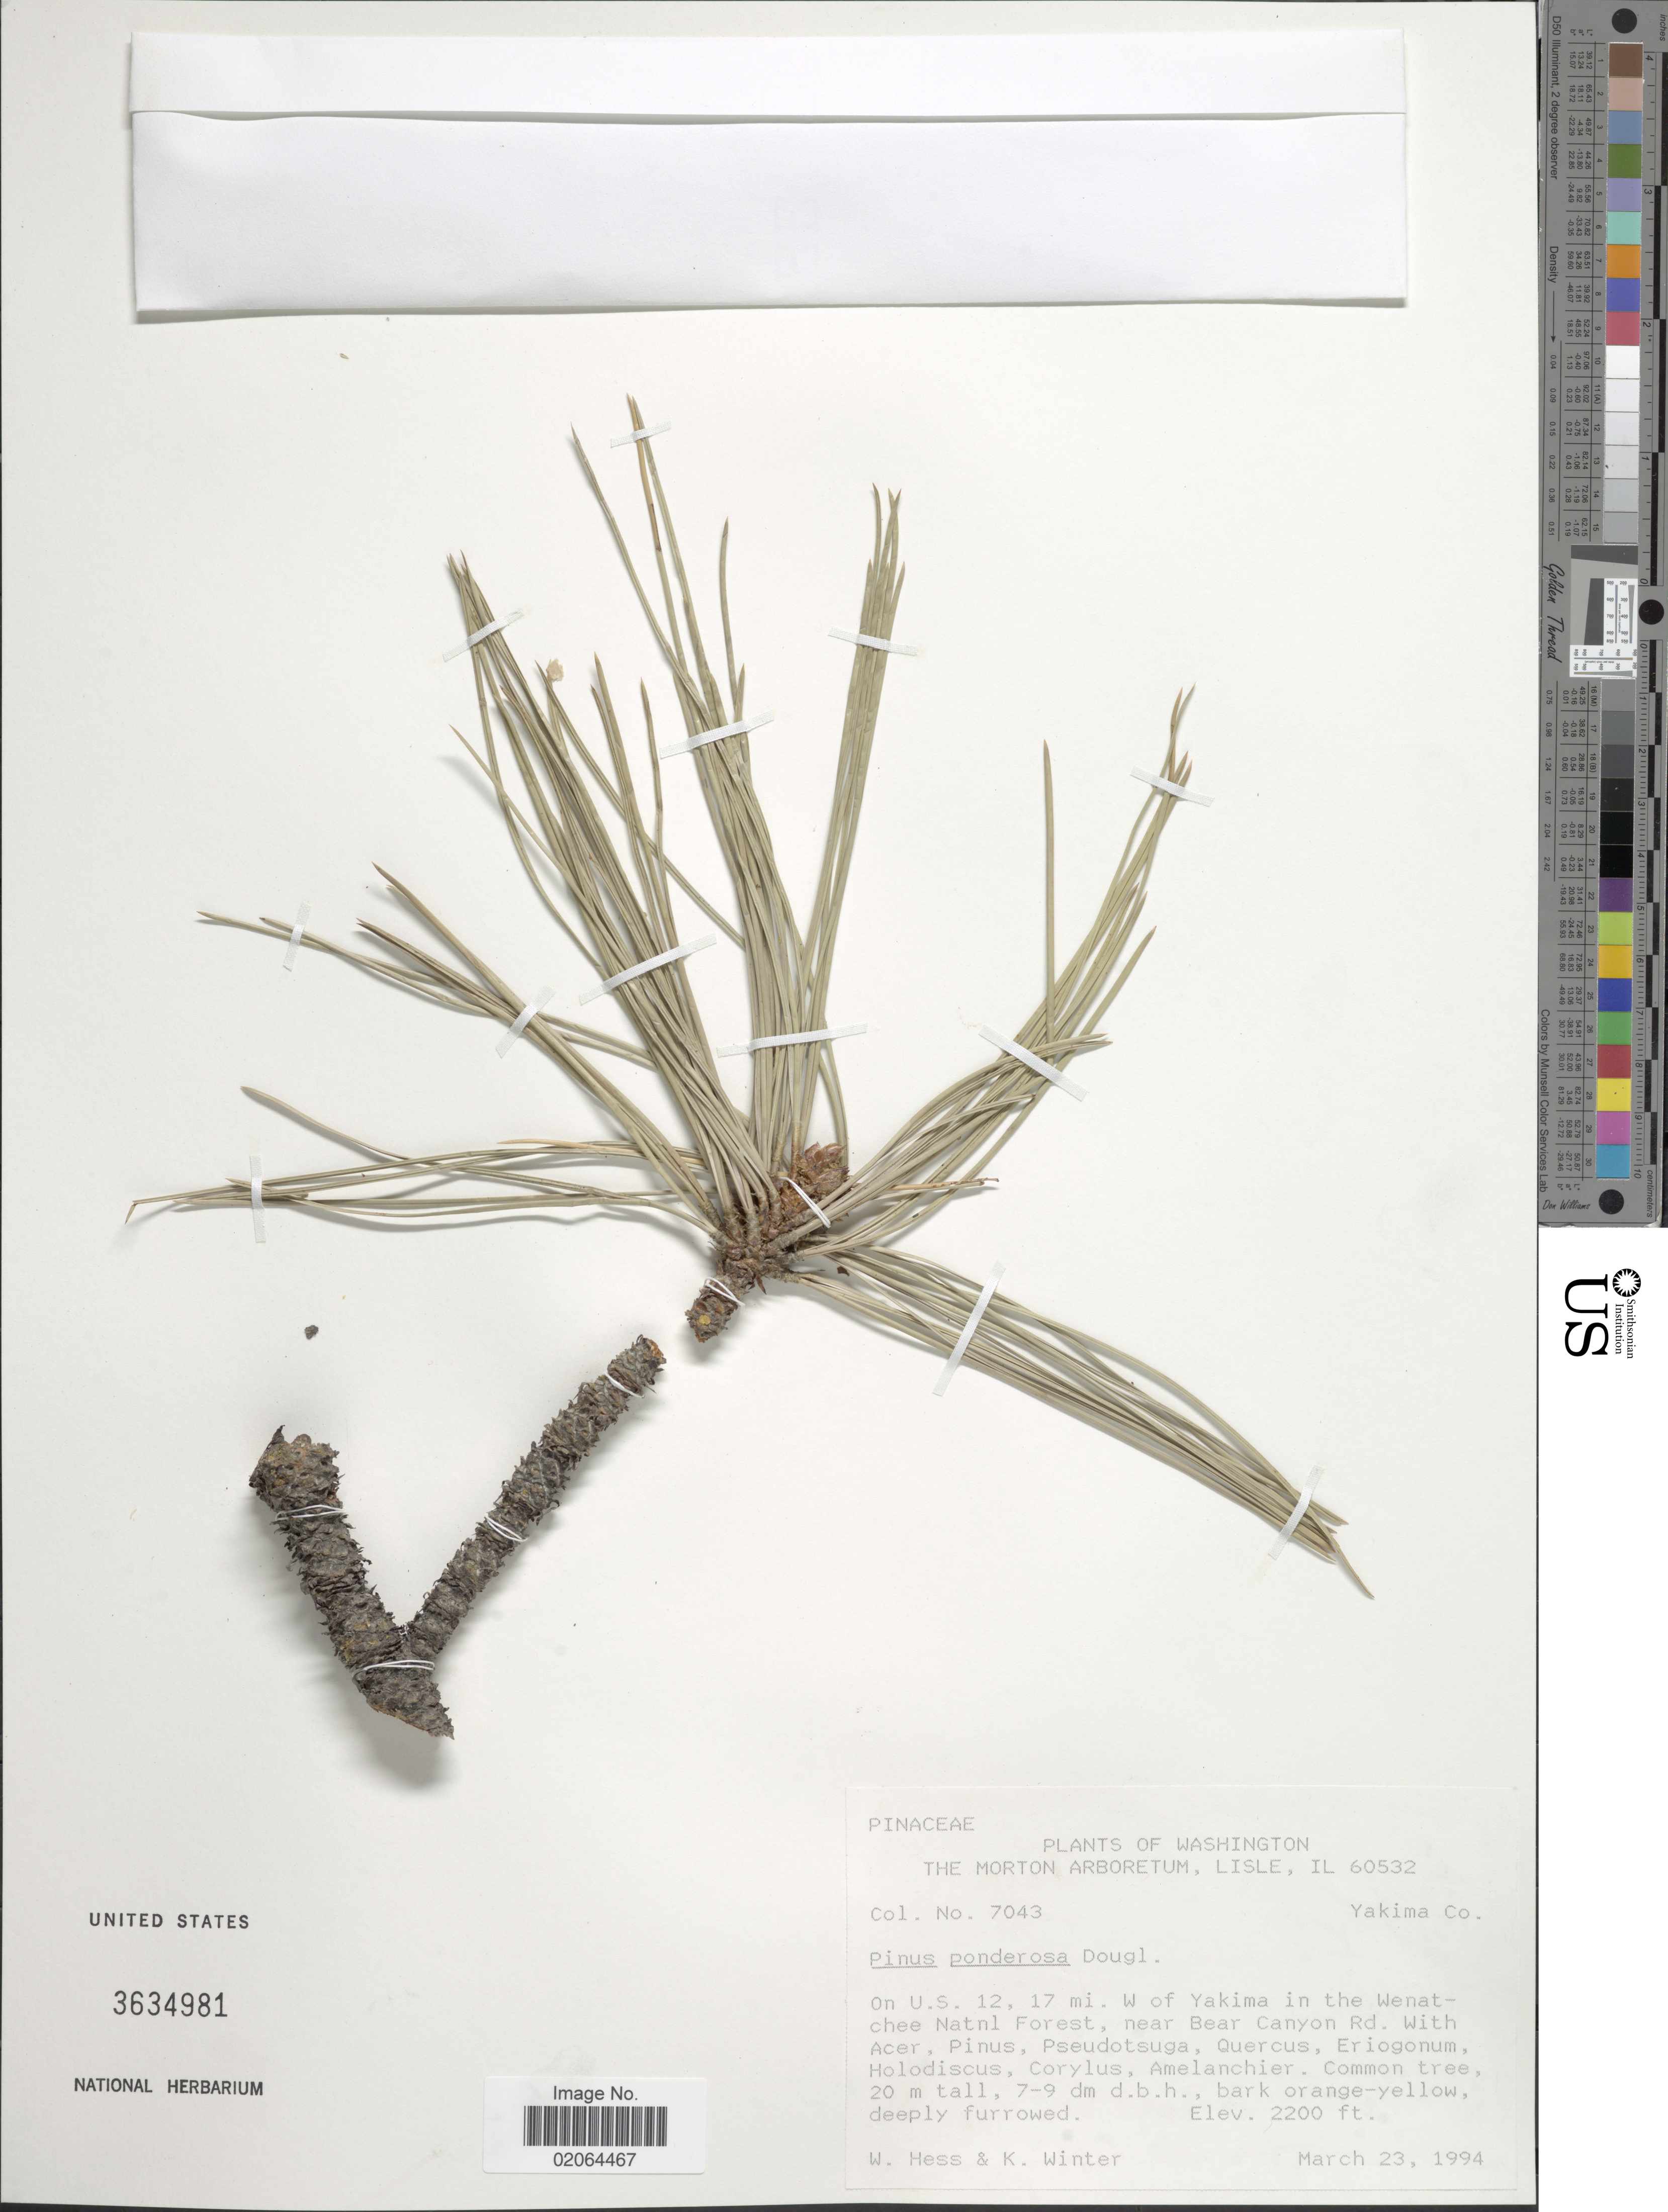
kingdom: Plantae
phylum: Tracheophyta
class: Pinopsida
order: Pinales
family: Pinaceae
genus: Pinus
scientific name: Pinus ponderosa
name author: Douglas ex C. Lawson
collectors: W. Hess & K. Winter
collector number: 7043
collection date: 1994-03-23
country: United States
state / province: Washington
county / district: Yakima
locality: Washington, On U.S. 12, 17 mi W. of Yakima in the Wenatchee Natnl Forest, near Bear canyon Rd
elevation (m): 671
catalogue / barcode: US 3634981